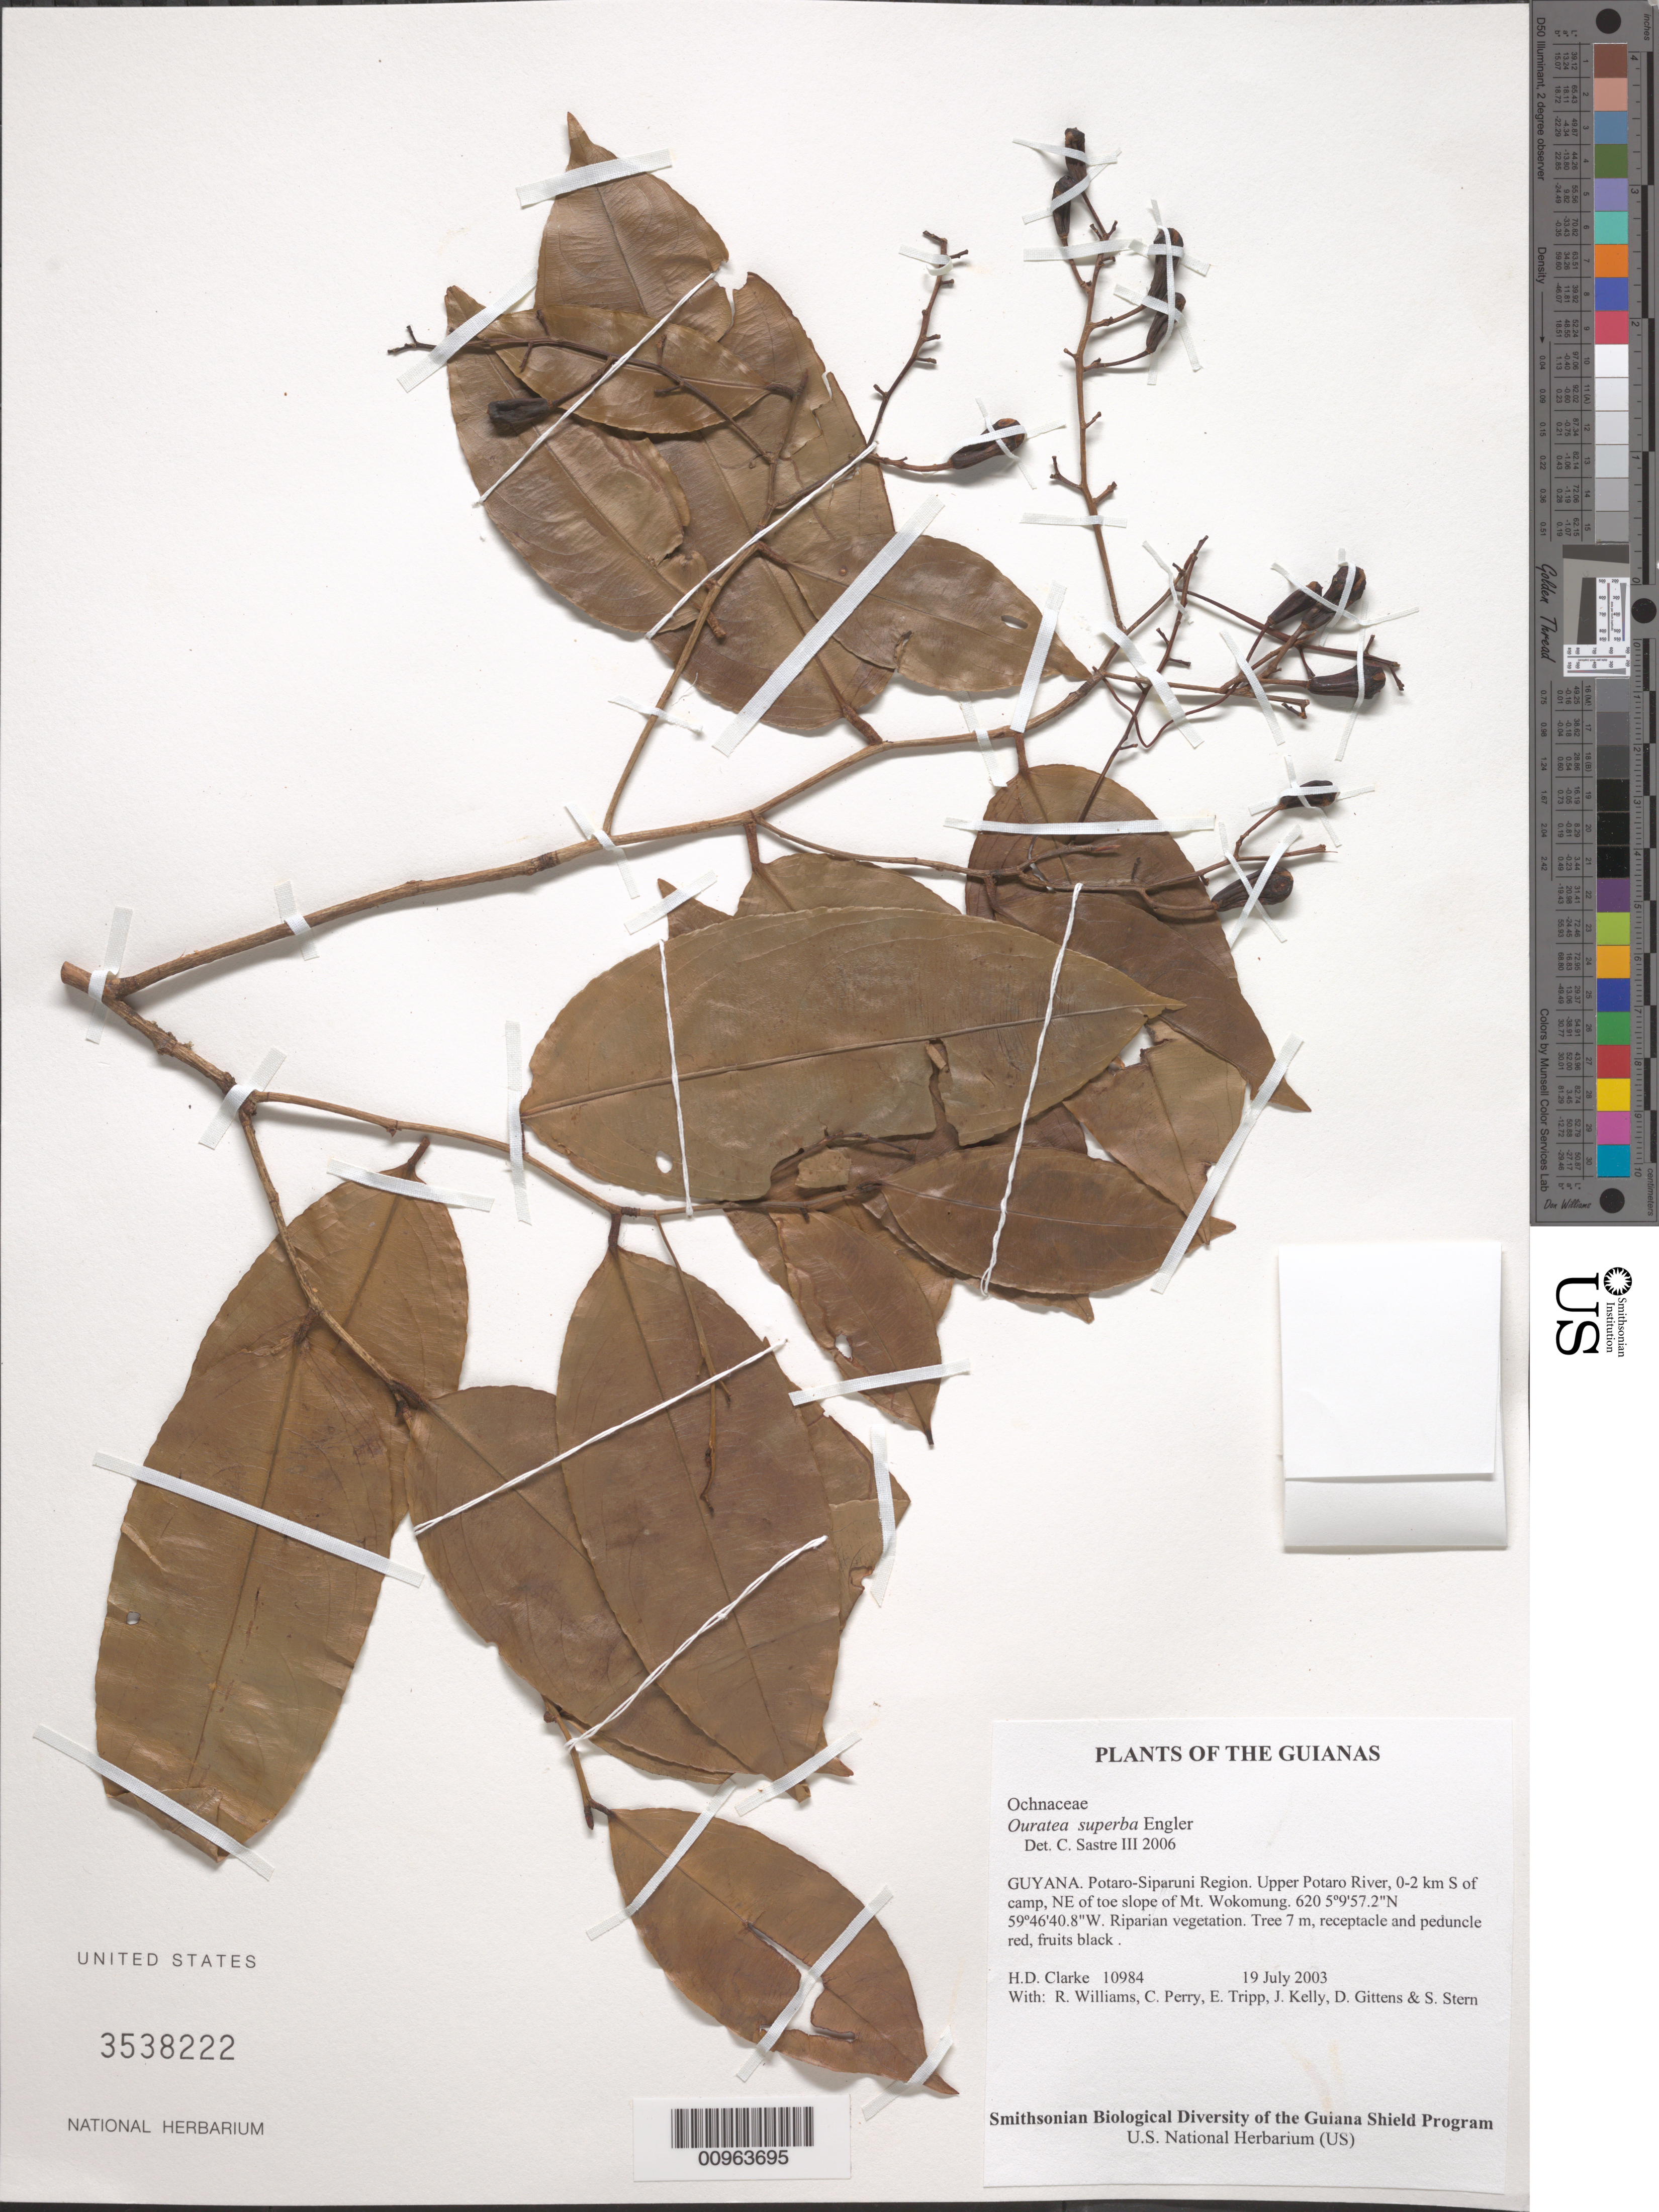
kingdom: Plantae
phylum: Tracheophyta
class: Magnoliopsida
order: Malpighiales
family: Ochnaceae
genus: Ouratea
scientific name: Ouratea superba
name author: Engl.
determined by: Sastre, C. H. L.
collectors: H. D. Clarke, R. Williams, C. Perry, E. Tripp, J. Kelly, D. Gittens & S. R. Stern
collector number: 10984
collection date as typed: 19 July 2003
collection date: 2003-07-19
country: Guyana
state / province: Potaro-Siparuni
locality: Upper Potaro River, 0-2 km S of camp, NE of toe slope of Mt. Wokomung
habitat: Riparian vegetation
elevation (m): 620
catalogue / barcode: US 3538222